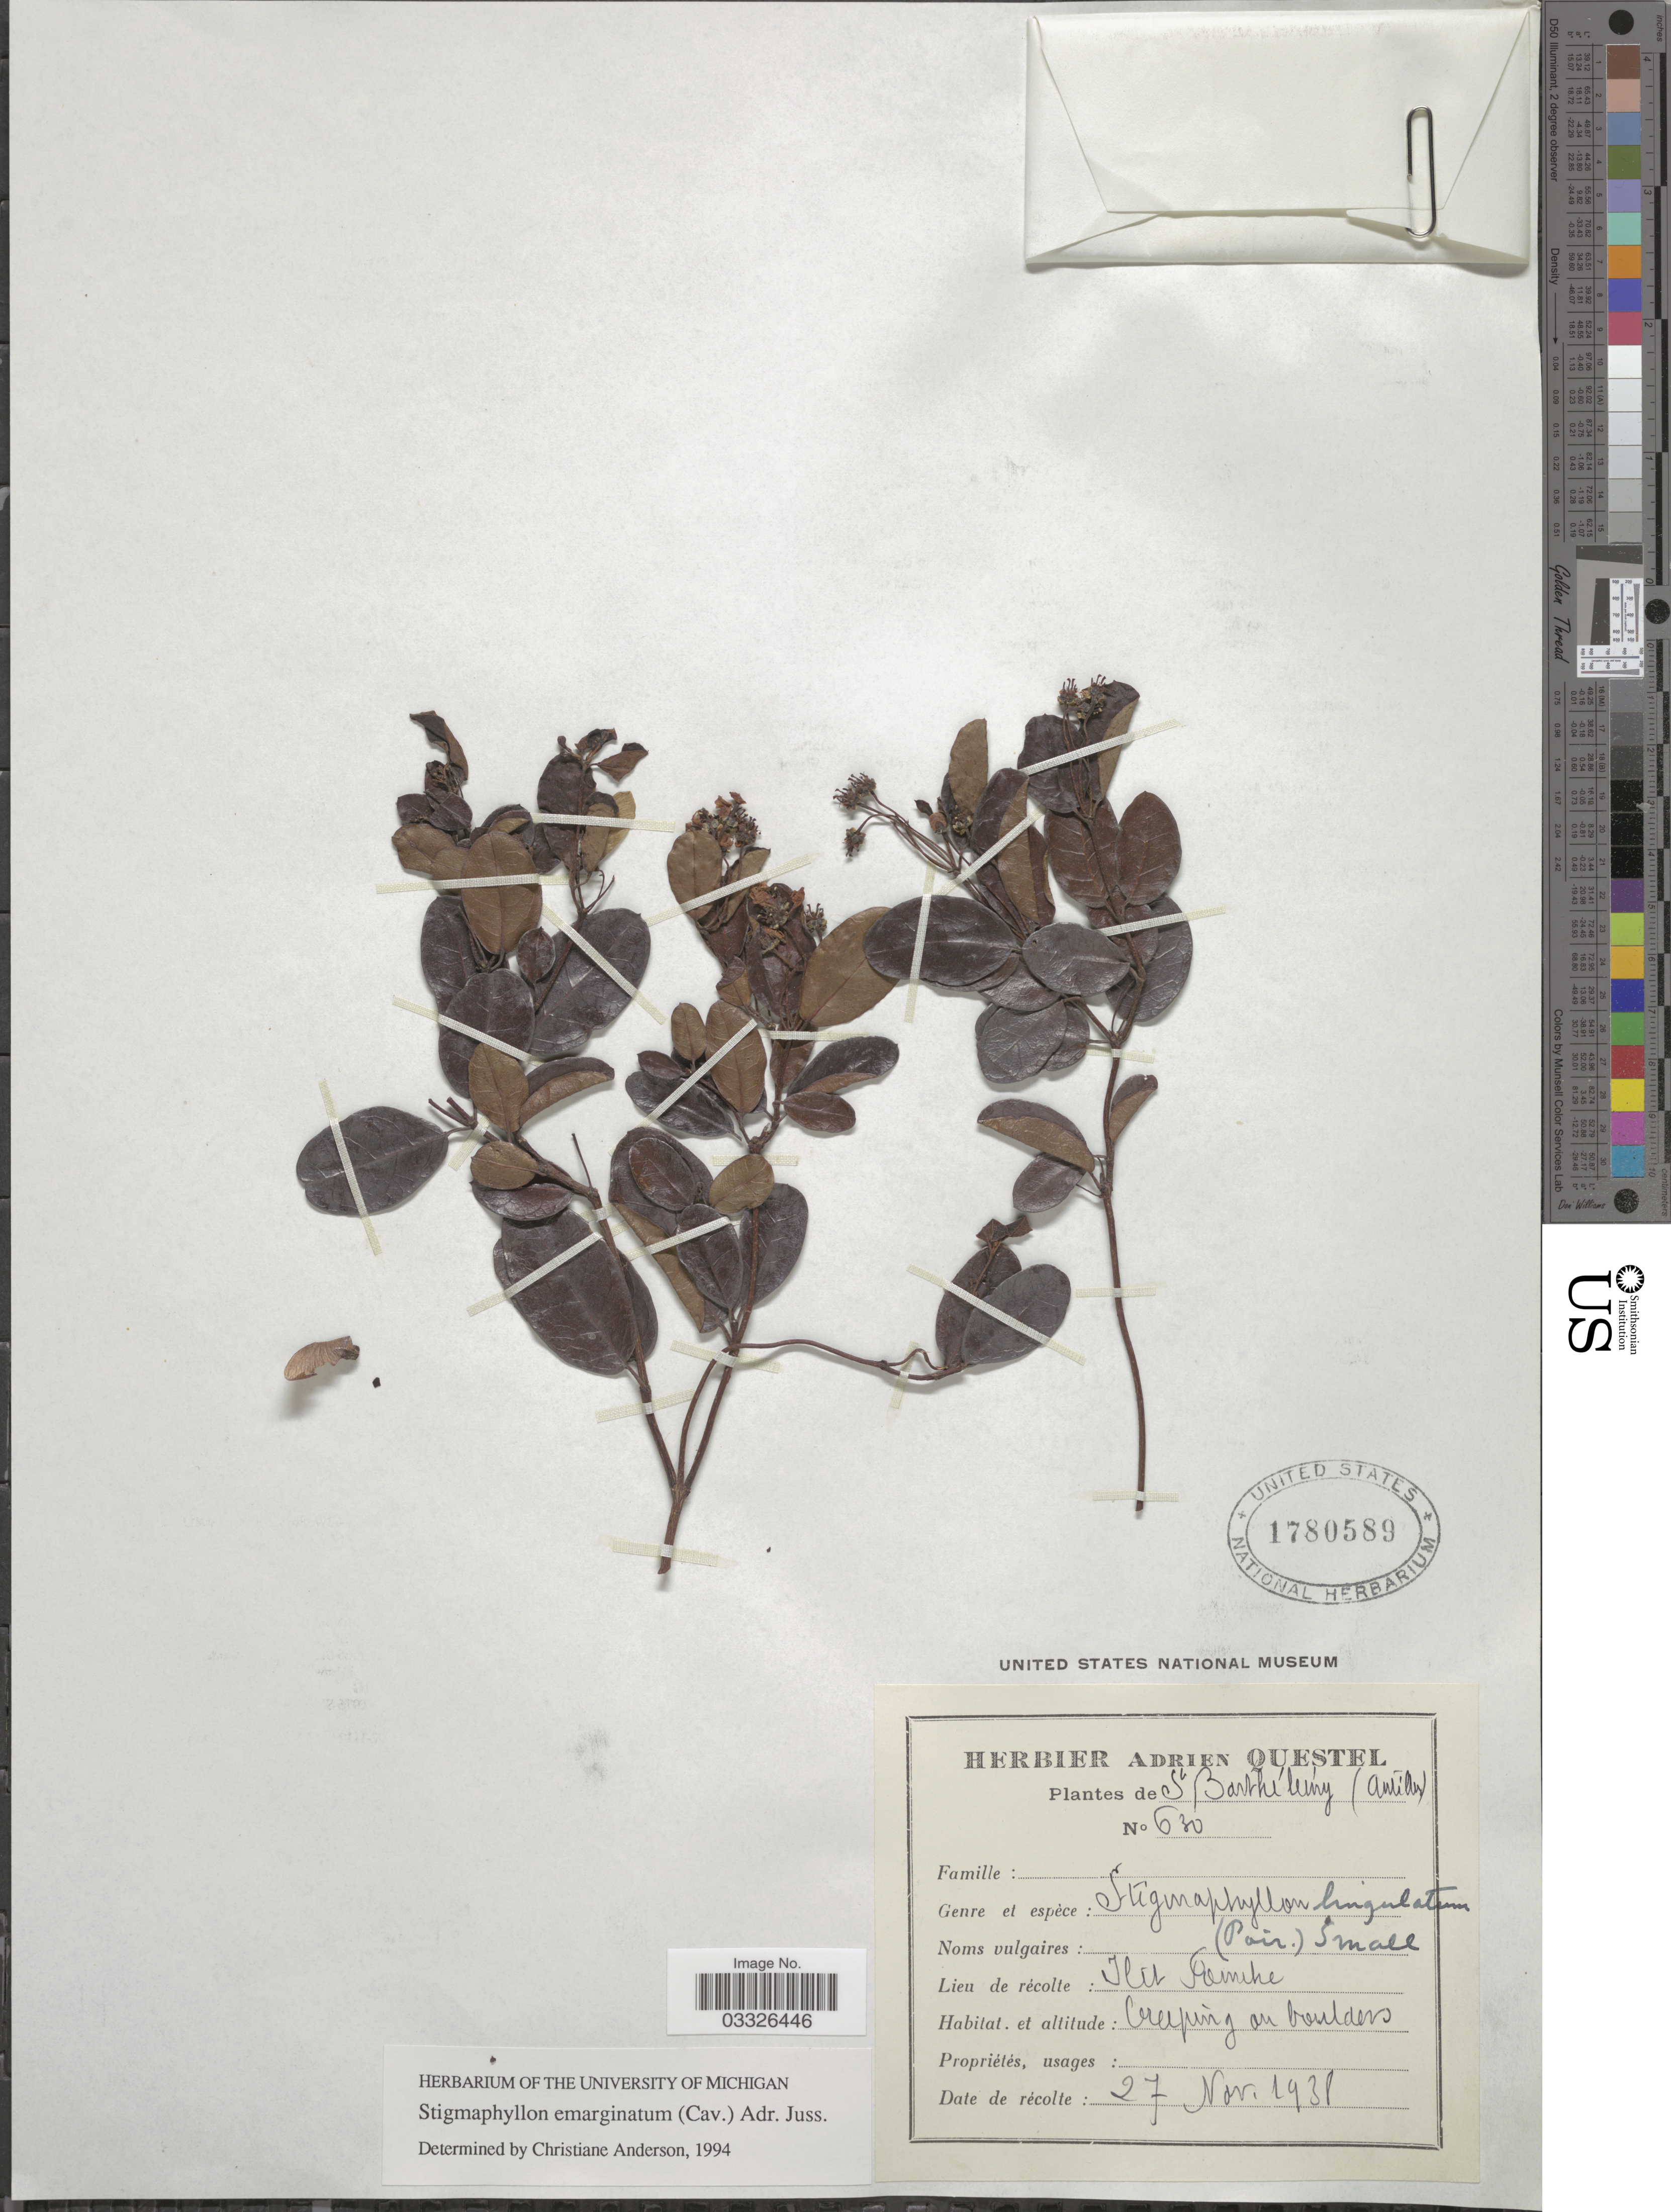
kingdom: Plantae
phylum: Tracheophyta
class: Magnoliopsida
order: Malpighiales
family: Malpighiaceae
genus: Stigmaphyllon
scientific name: Stigmaphyllon emarginatum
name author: (Cav.) A. Juss.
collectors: ex herb. A. Questal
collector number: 630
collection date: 1938-11-27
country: Saint Barthélemy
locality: Ilét Famche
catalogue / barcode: US 1780589